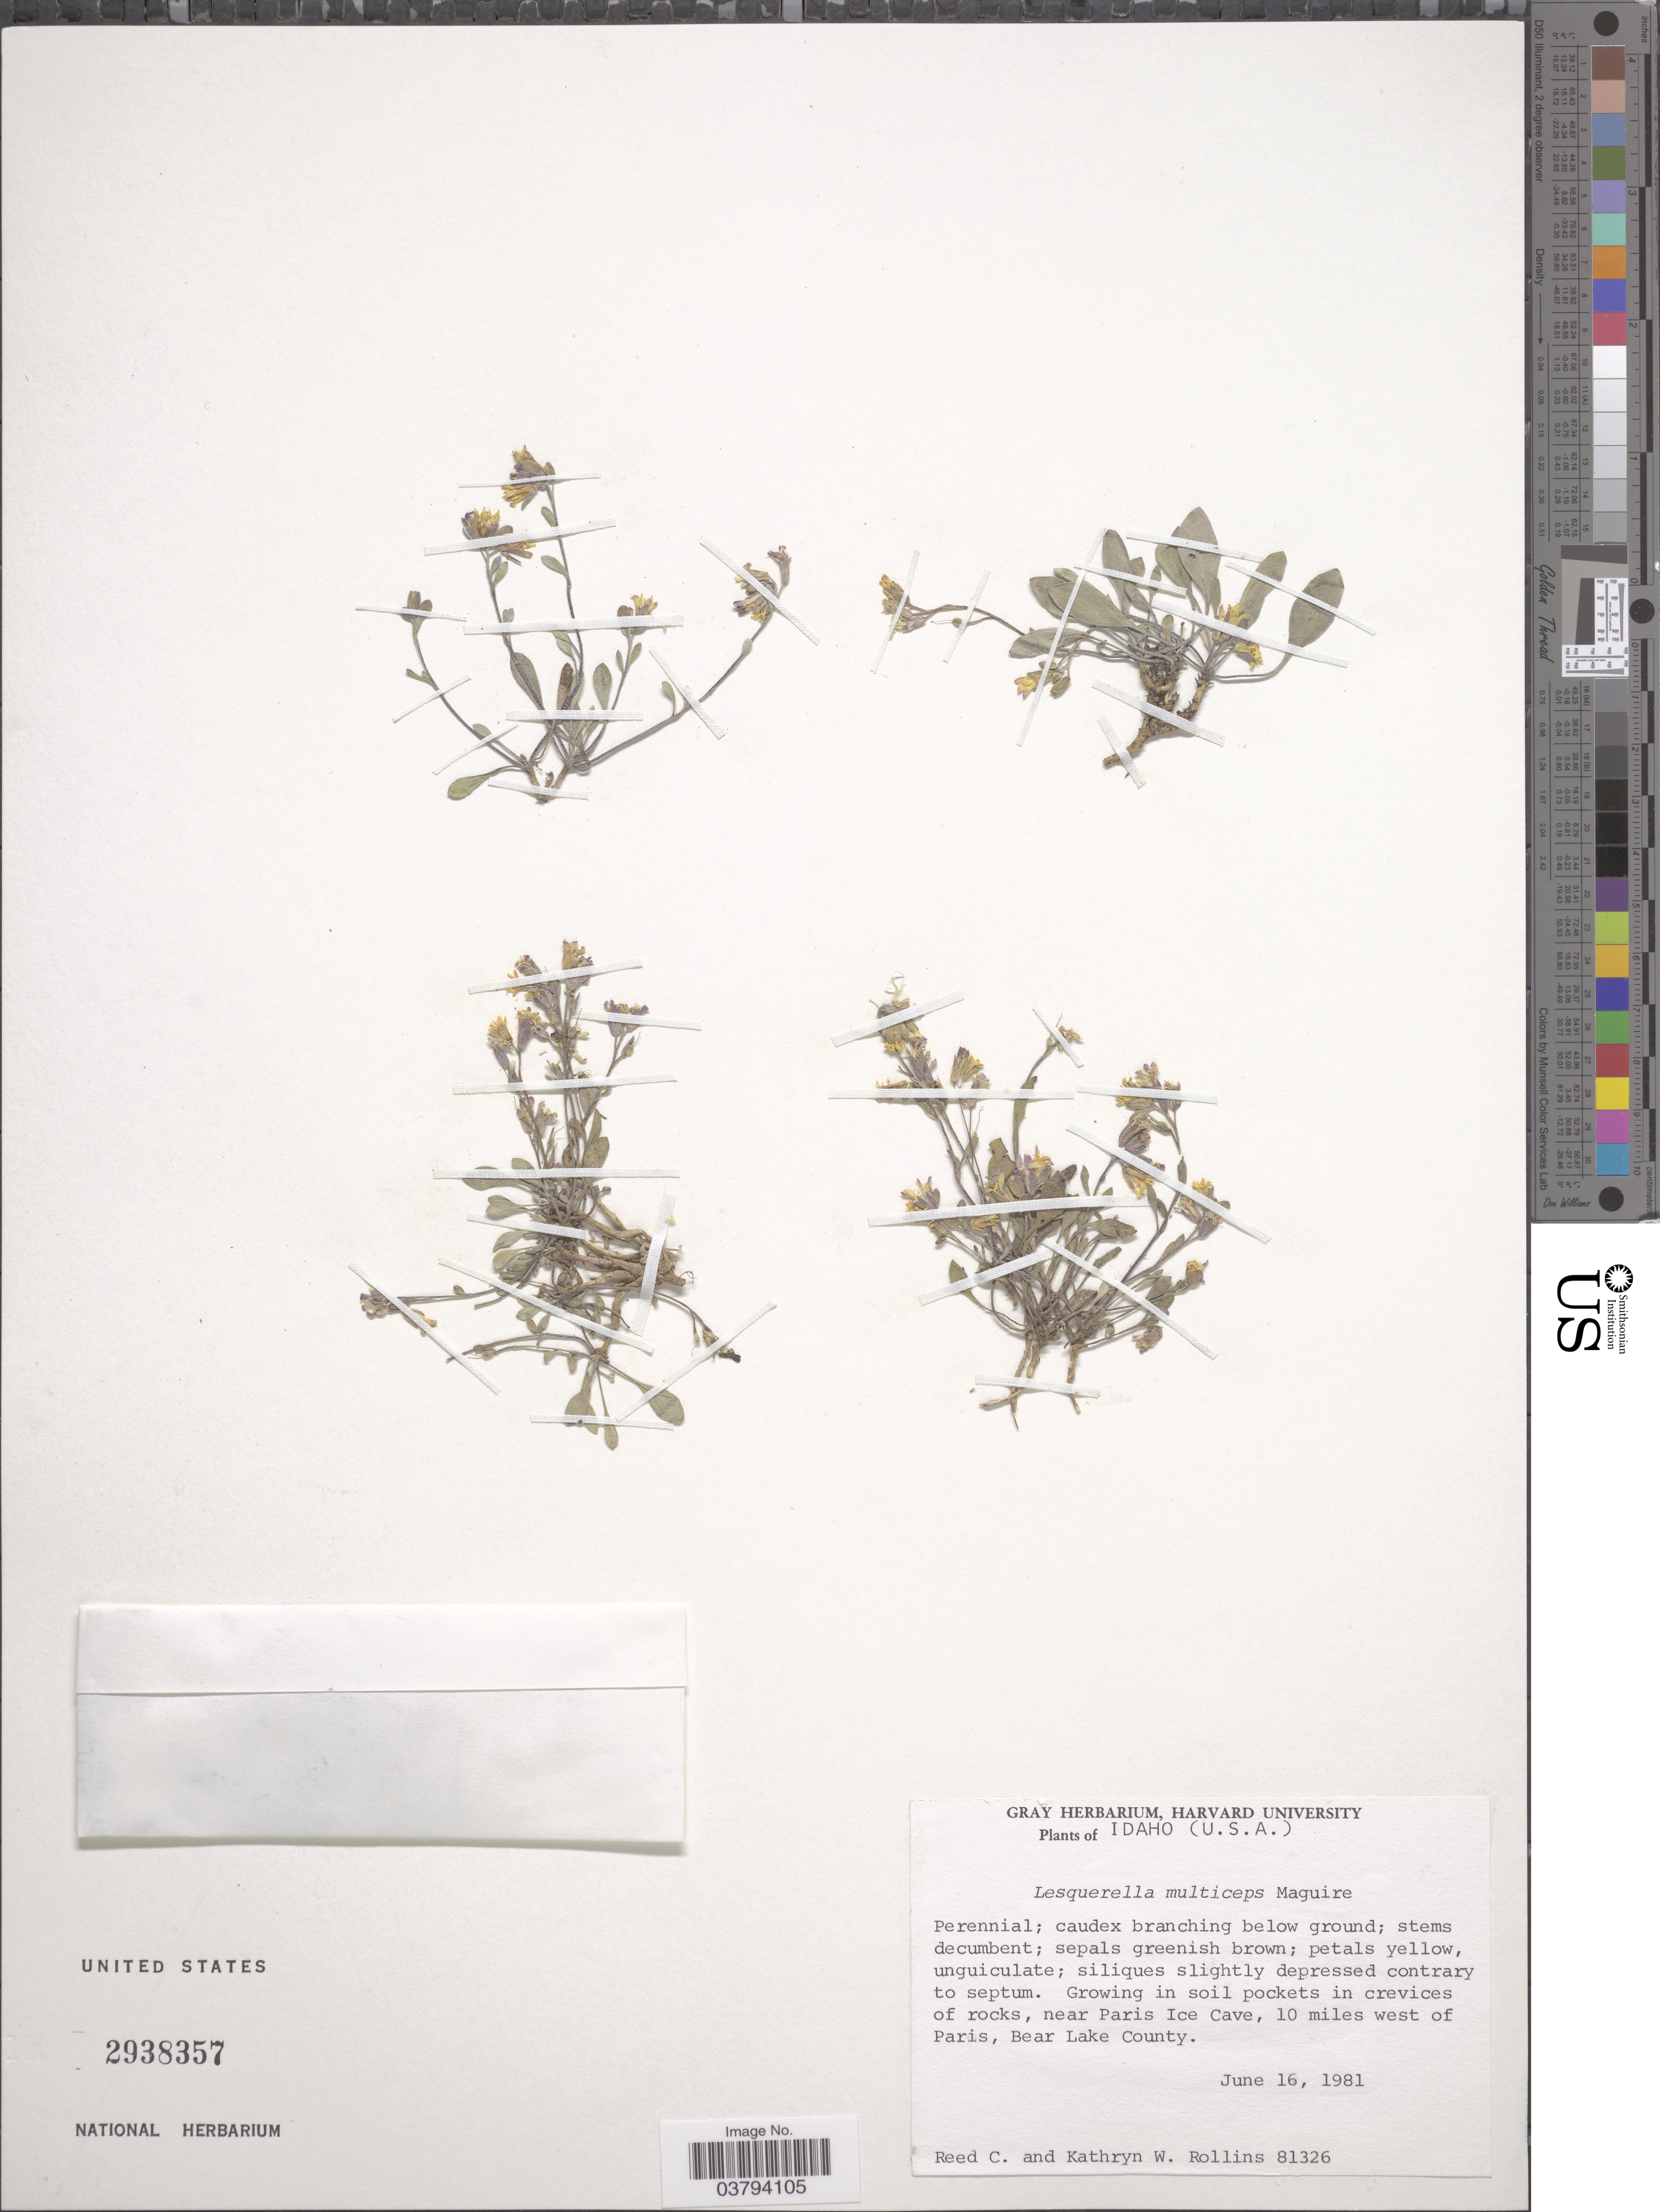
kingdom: Plantae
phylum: Tracheophyta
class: Magnoliopsida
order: Brassicales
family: Brassicaceae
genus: Lesquerella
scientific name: Lesquerella multiceps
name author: Maguire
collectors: R. C. Rollins & K. W. Rollins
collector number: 81326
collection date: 1981-06-16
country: United States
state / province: Idaho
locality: Near Paris Ice Cave, 10 miles west of Paris, Bear Lake County.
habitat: growing in soil pockets in crevices of rocks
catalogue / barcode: US 2938357